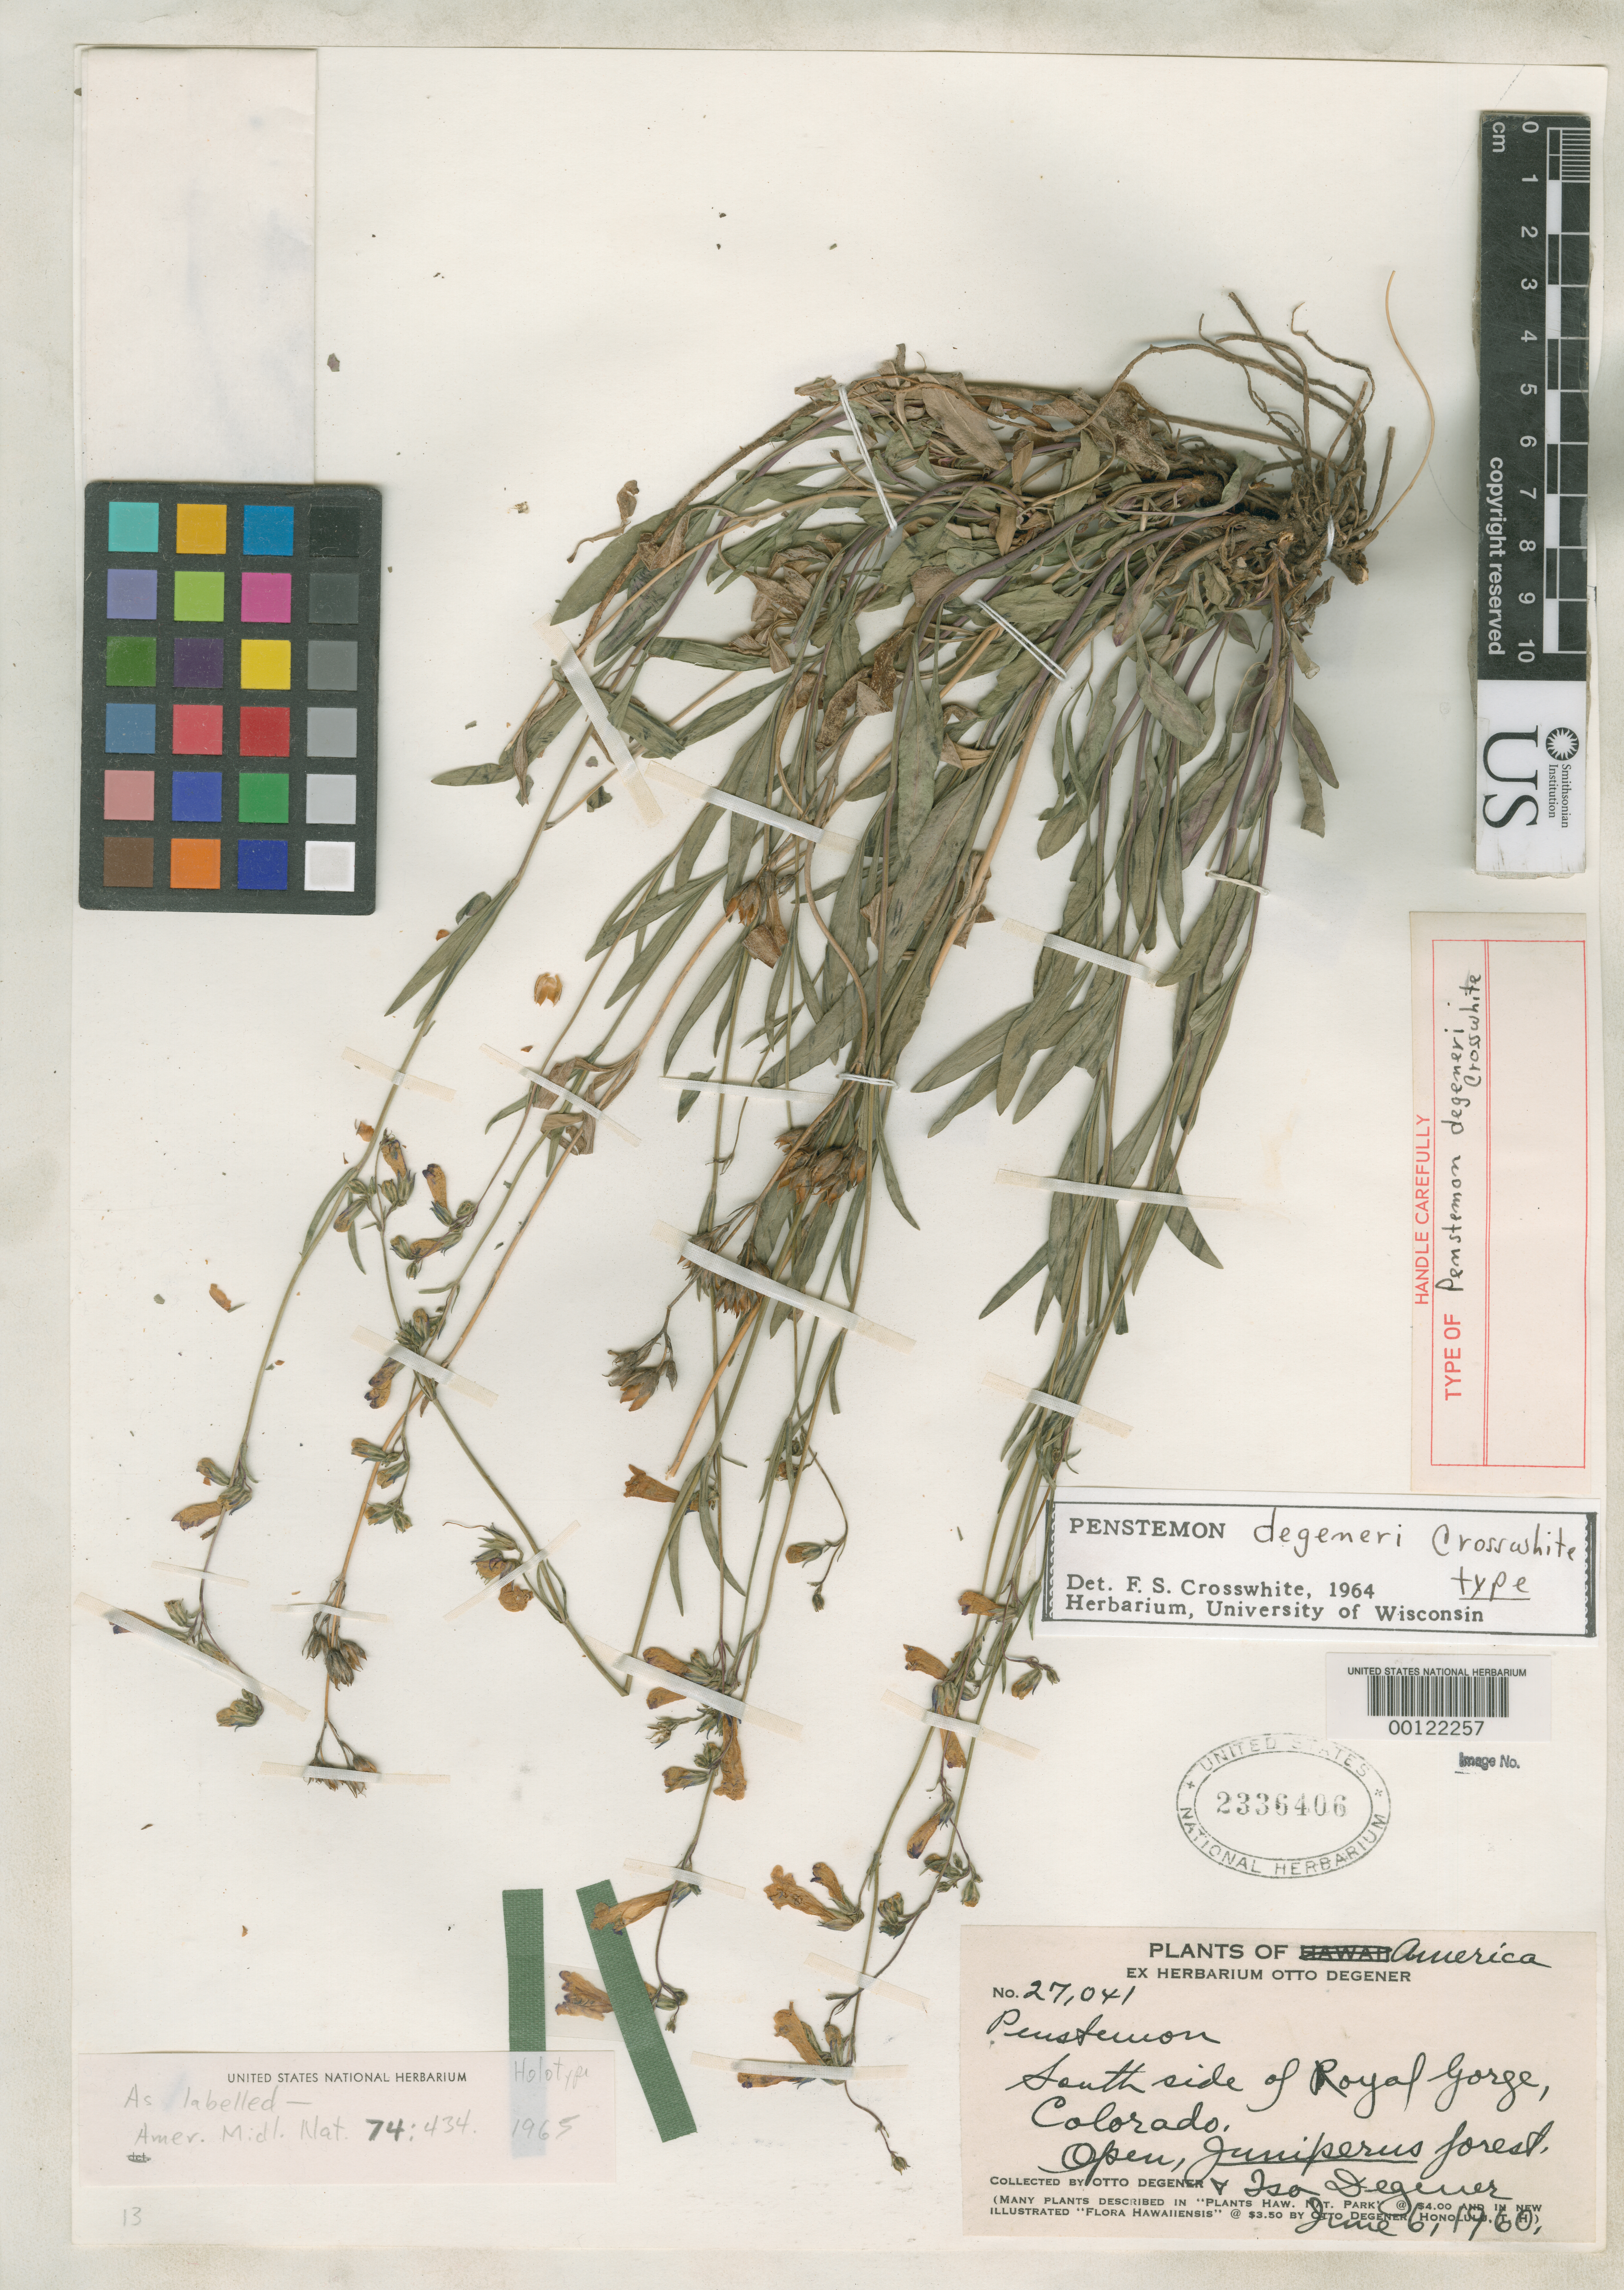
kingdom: Plantae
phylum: Tracheophyta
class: Magnoliopsida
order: Lamiales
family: Plantaginaceae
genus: Penstemon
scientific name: Penstemon degeneri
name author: Crossw.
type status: Holotype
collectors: O. Degener & I. Degener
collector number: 27041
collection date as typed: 06 Jun 1960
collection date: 1960-06-06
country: United States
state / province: Colorado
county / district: Fremont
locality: Royal Gorge.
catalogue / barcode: US 2336406